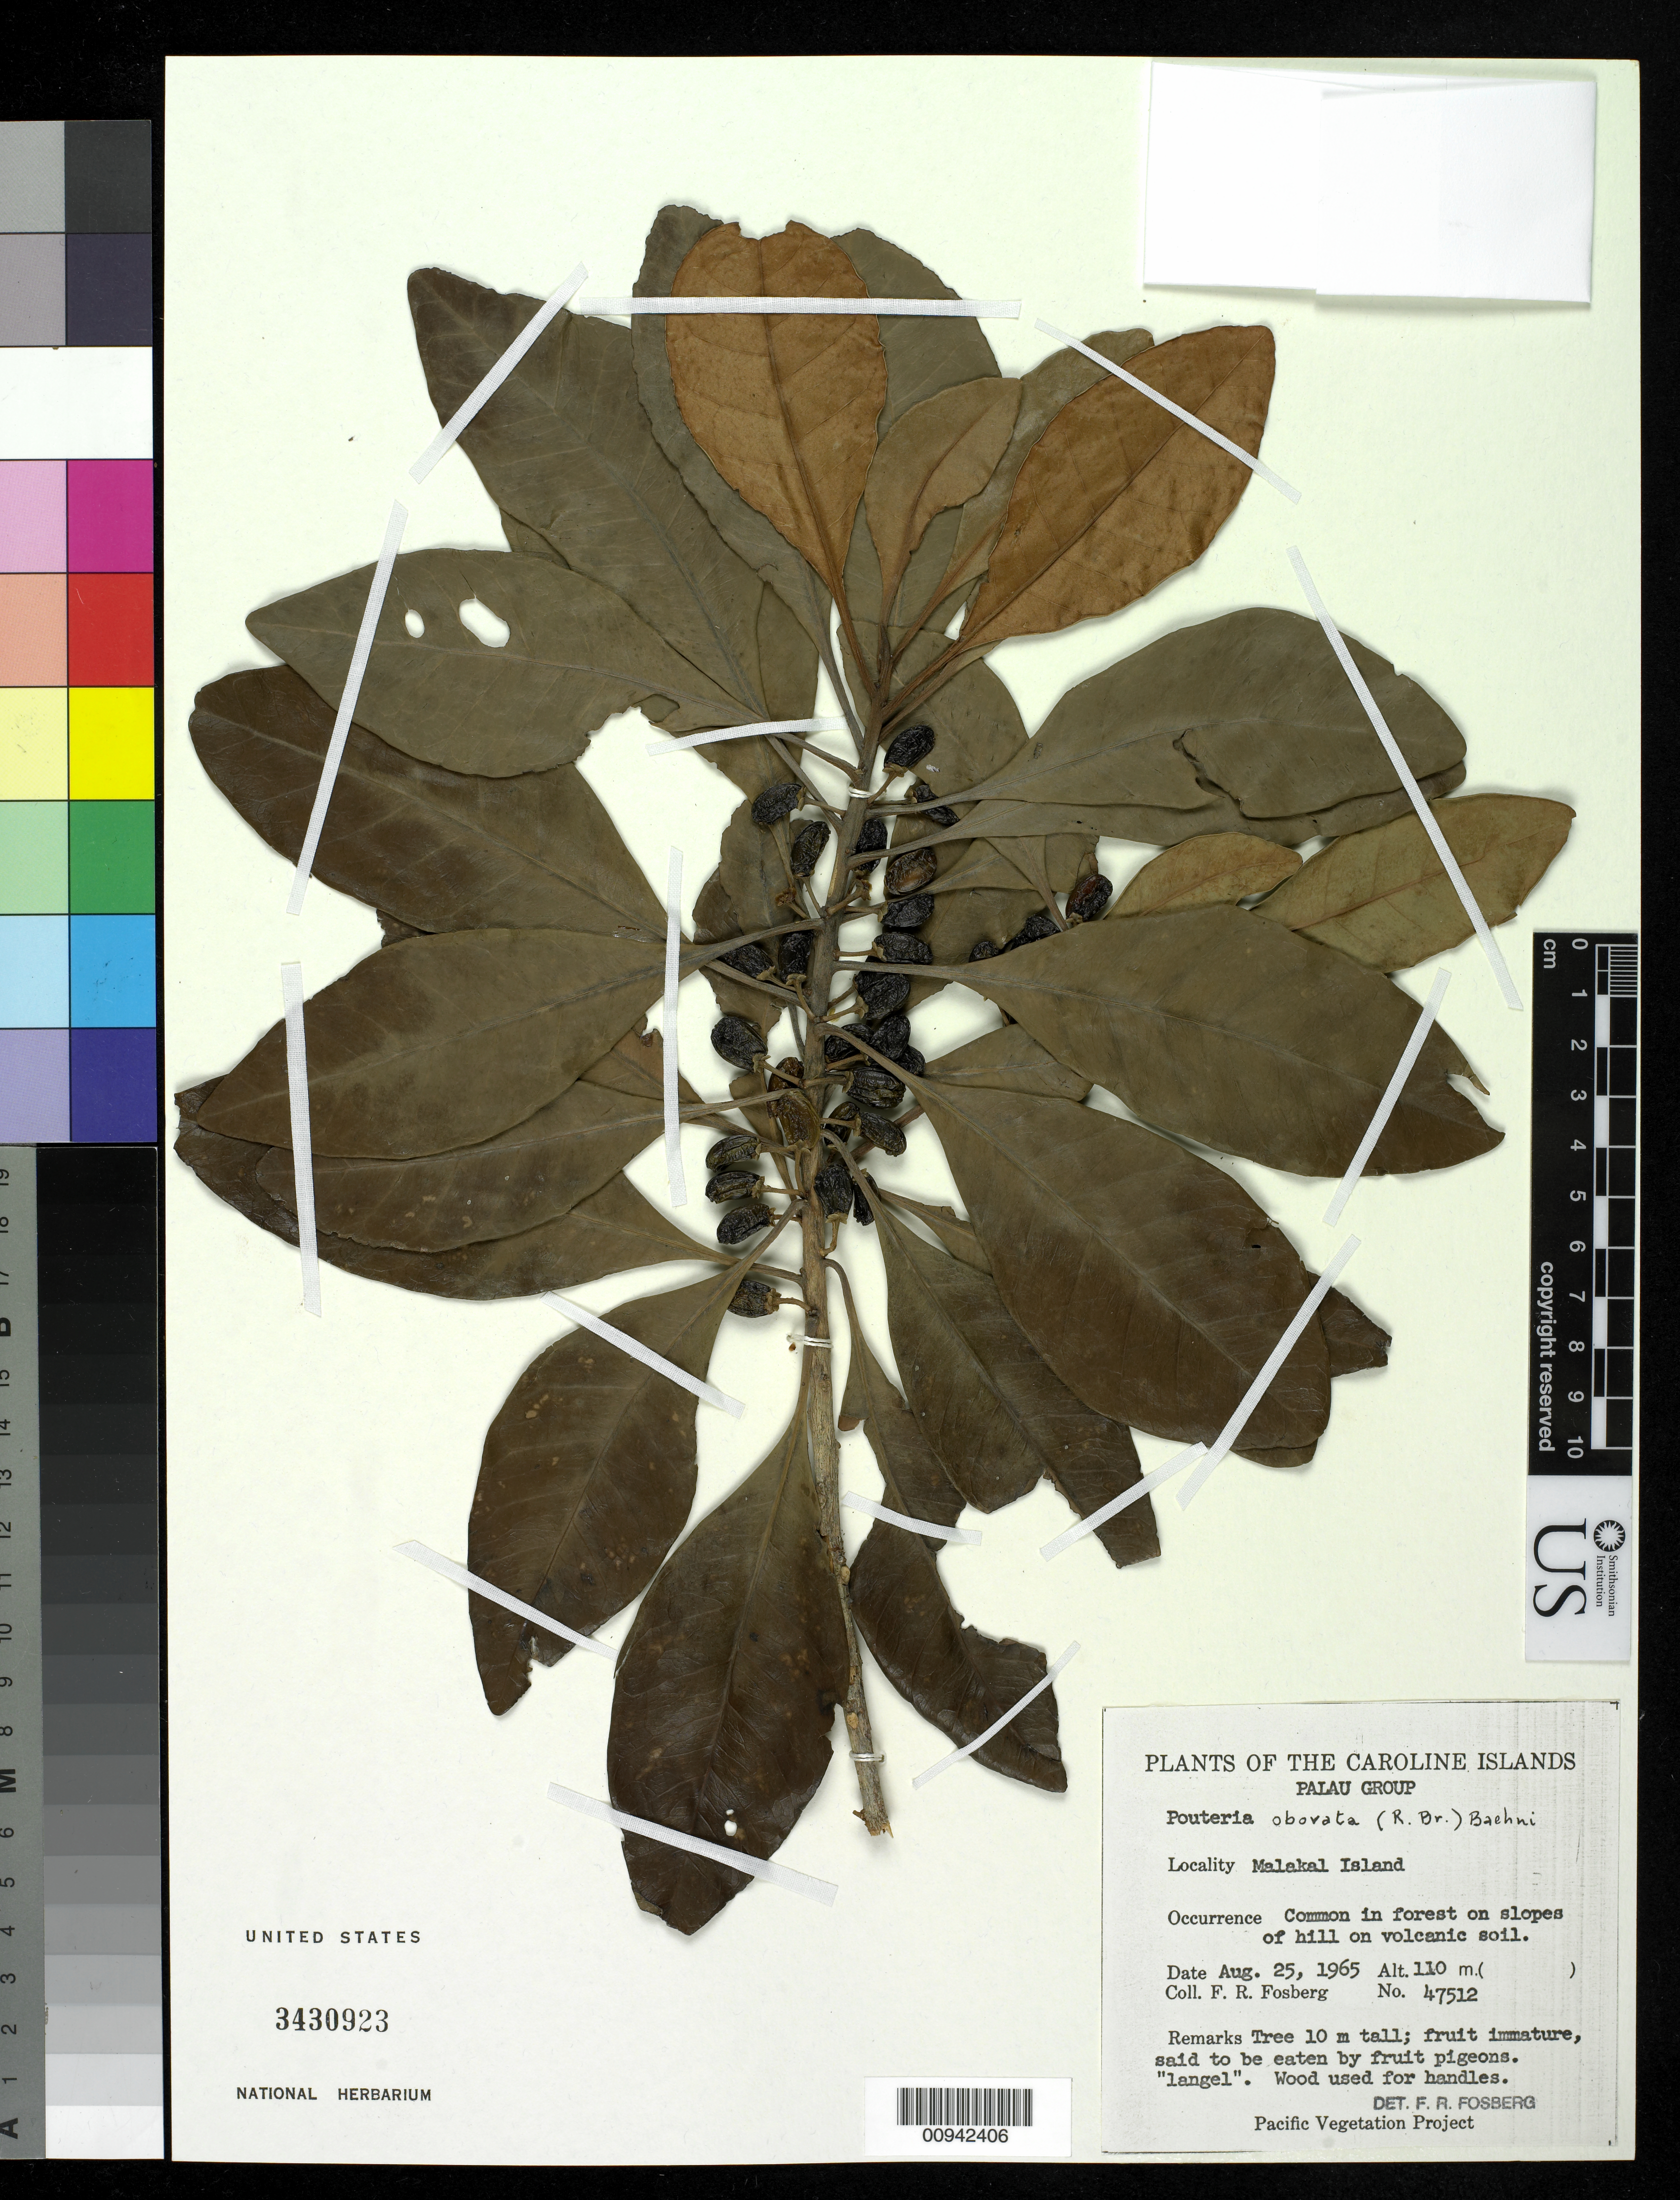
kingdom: Plantae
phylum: Tracheophyta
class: Magnoliopsida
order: Ericales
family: Sapotaceae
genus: Planchonella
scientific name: Planchonella obovata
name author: (R. Br.) Pierre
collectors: F. R. Fosberg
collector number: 47512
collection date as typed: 25 Aug 1965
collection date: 1965-08-25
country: Palau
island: Ngemelachel (Malakal)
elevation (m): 110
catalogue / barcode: US 3430923